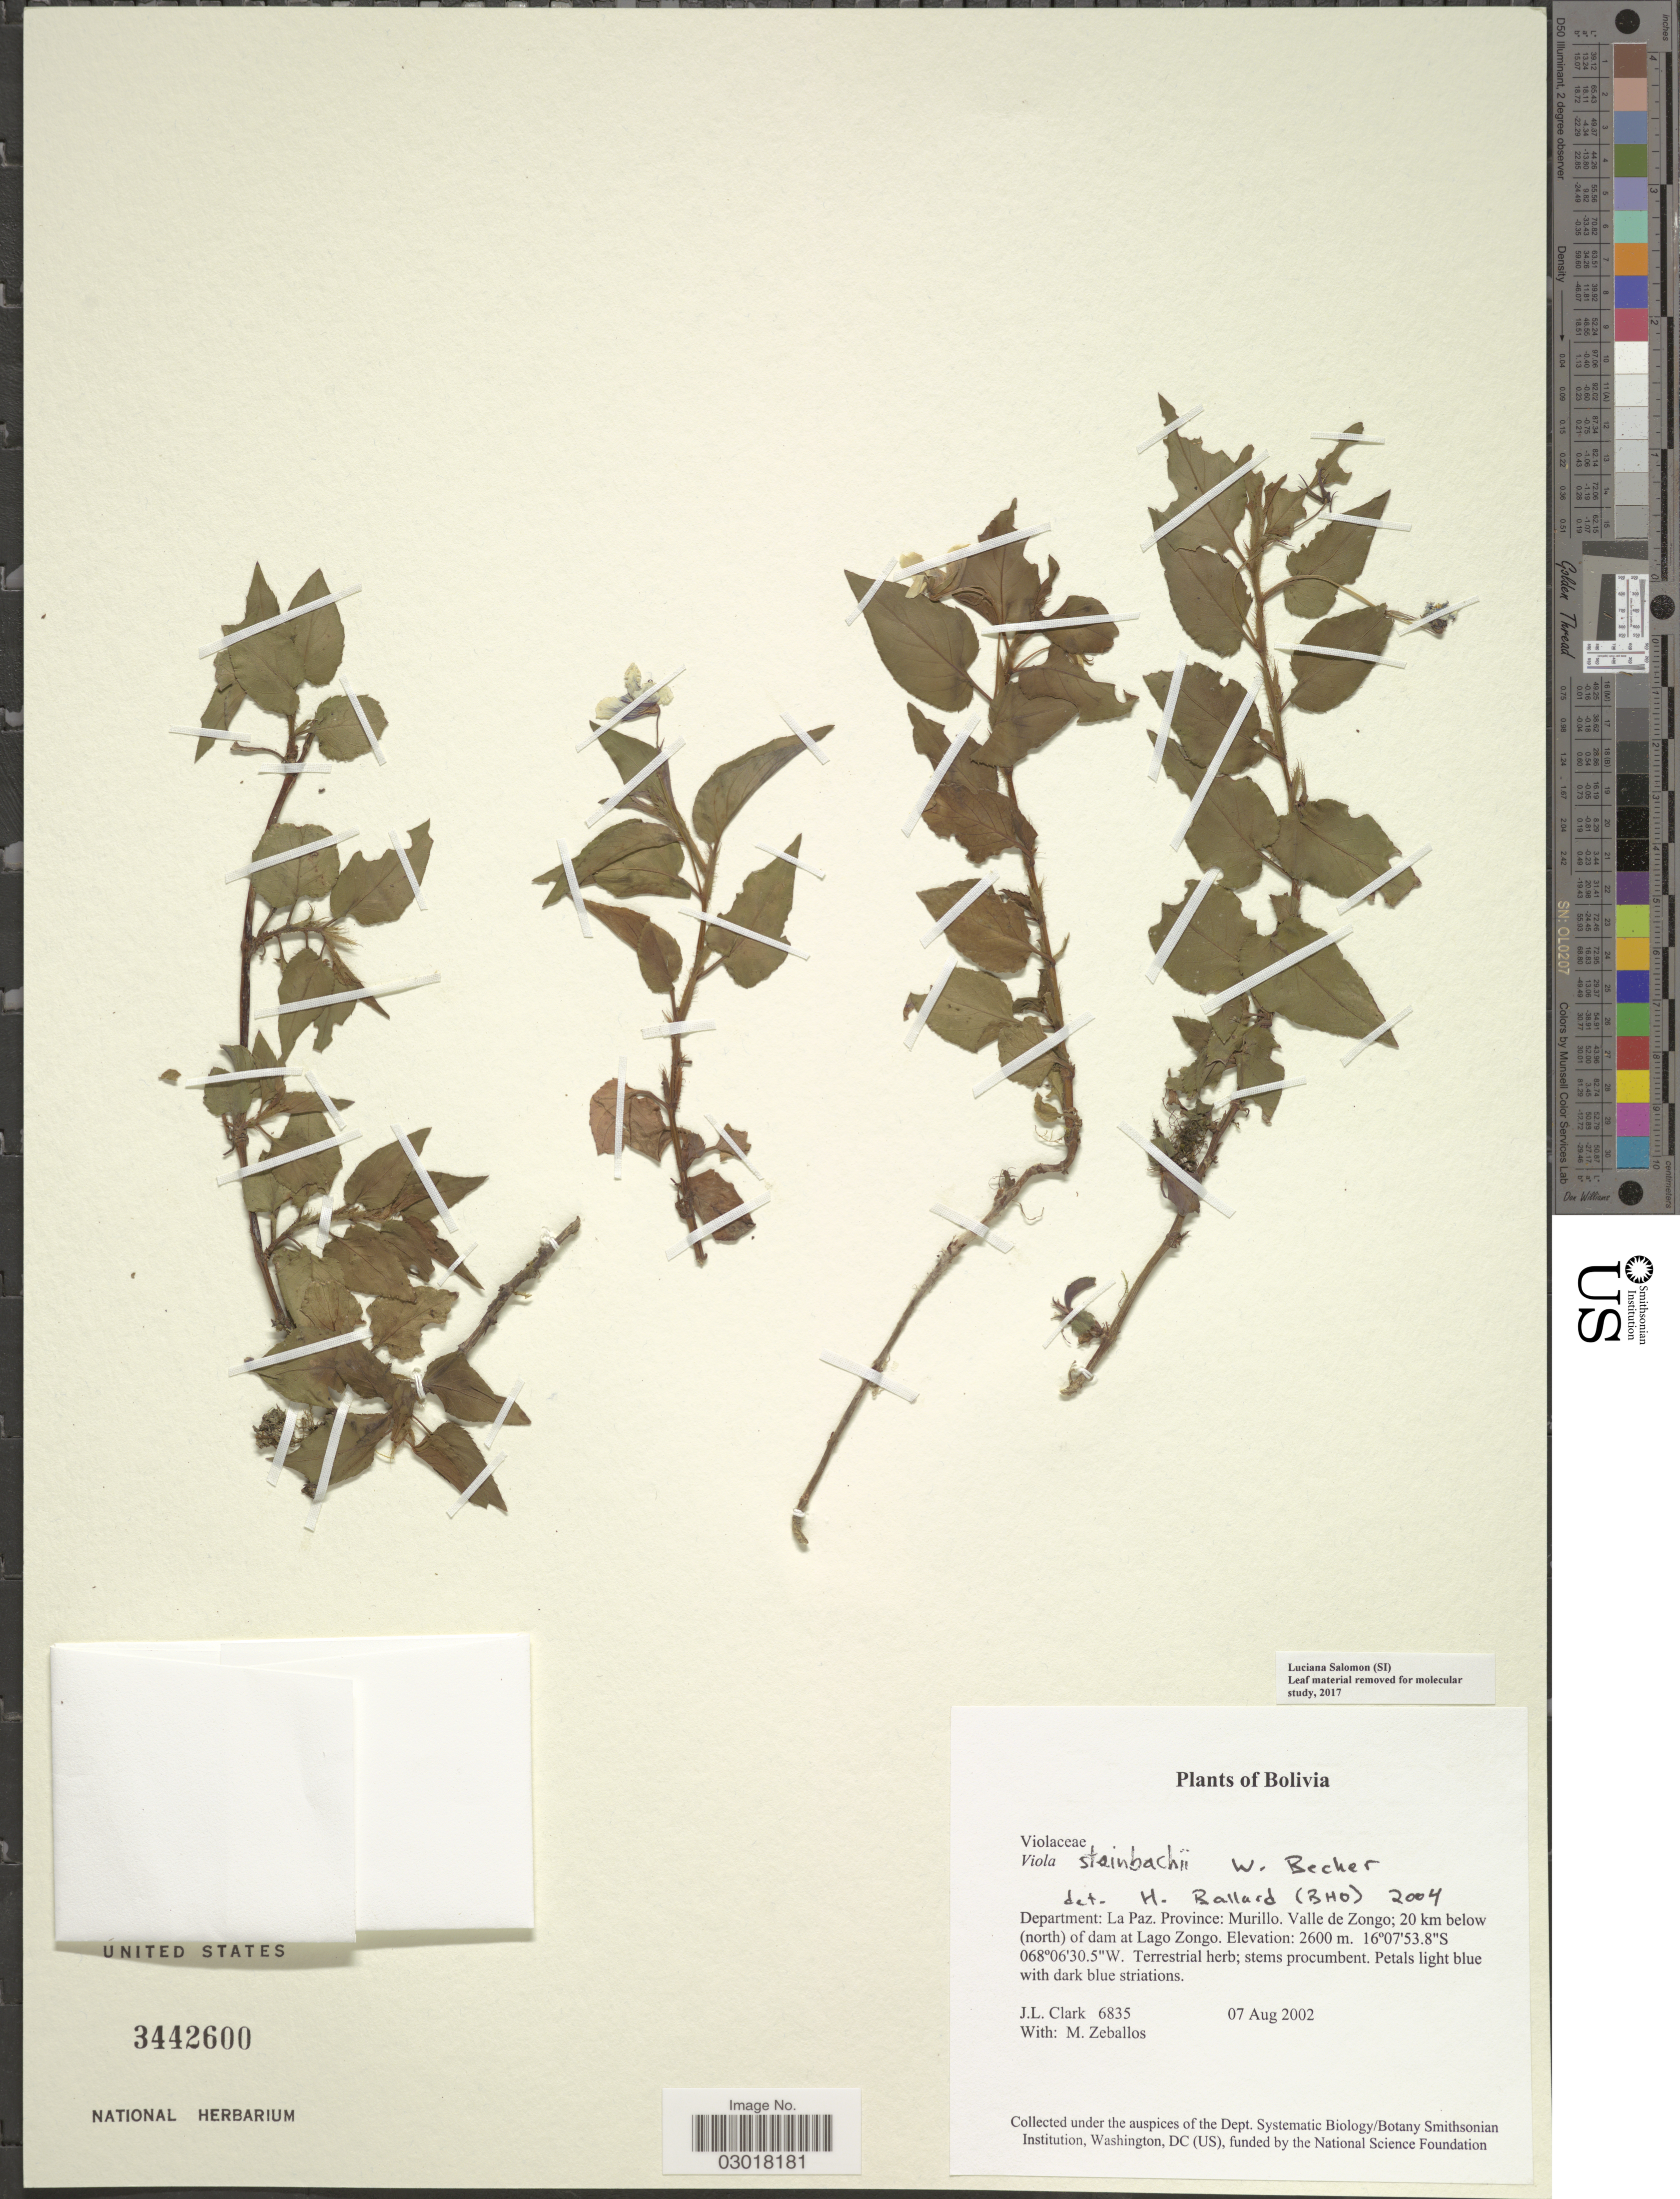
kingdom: Plantae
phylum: Tracheophyta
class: Magnoliopsida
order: Malpighiales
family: Violaceae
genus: Viola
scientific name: Viola steinbachii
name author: W. Becker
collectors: J. L. Clark & M. Zeballos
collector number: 6835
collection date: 2002-08-07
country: Bolivia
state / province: La Paz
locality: Department: La Paz. Province: Murillo. Valle de Zongo; 20 km below (north) of dam at Lago Zongo.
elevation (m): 2600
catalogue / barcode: US 3442600